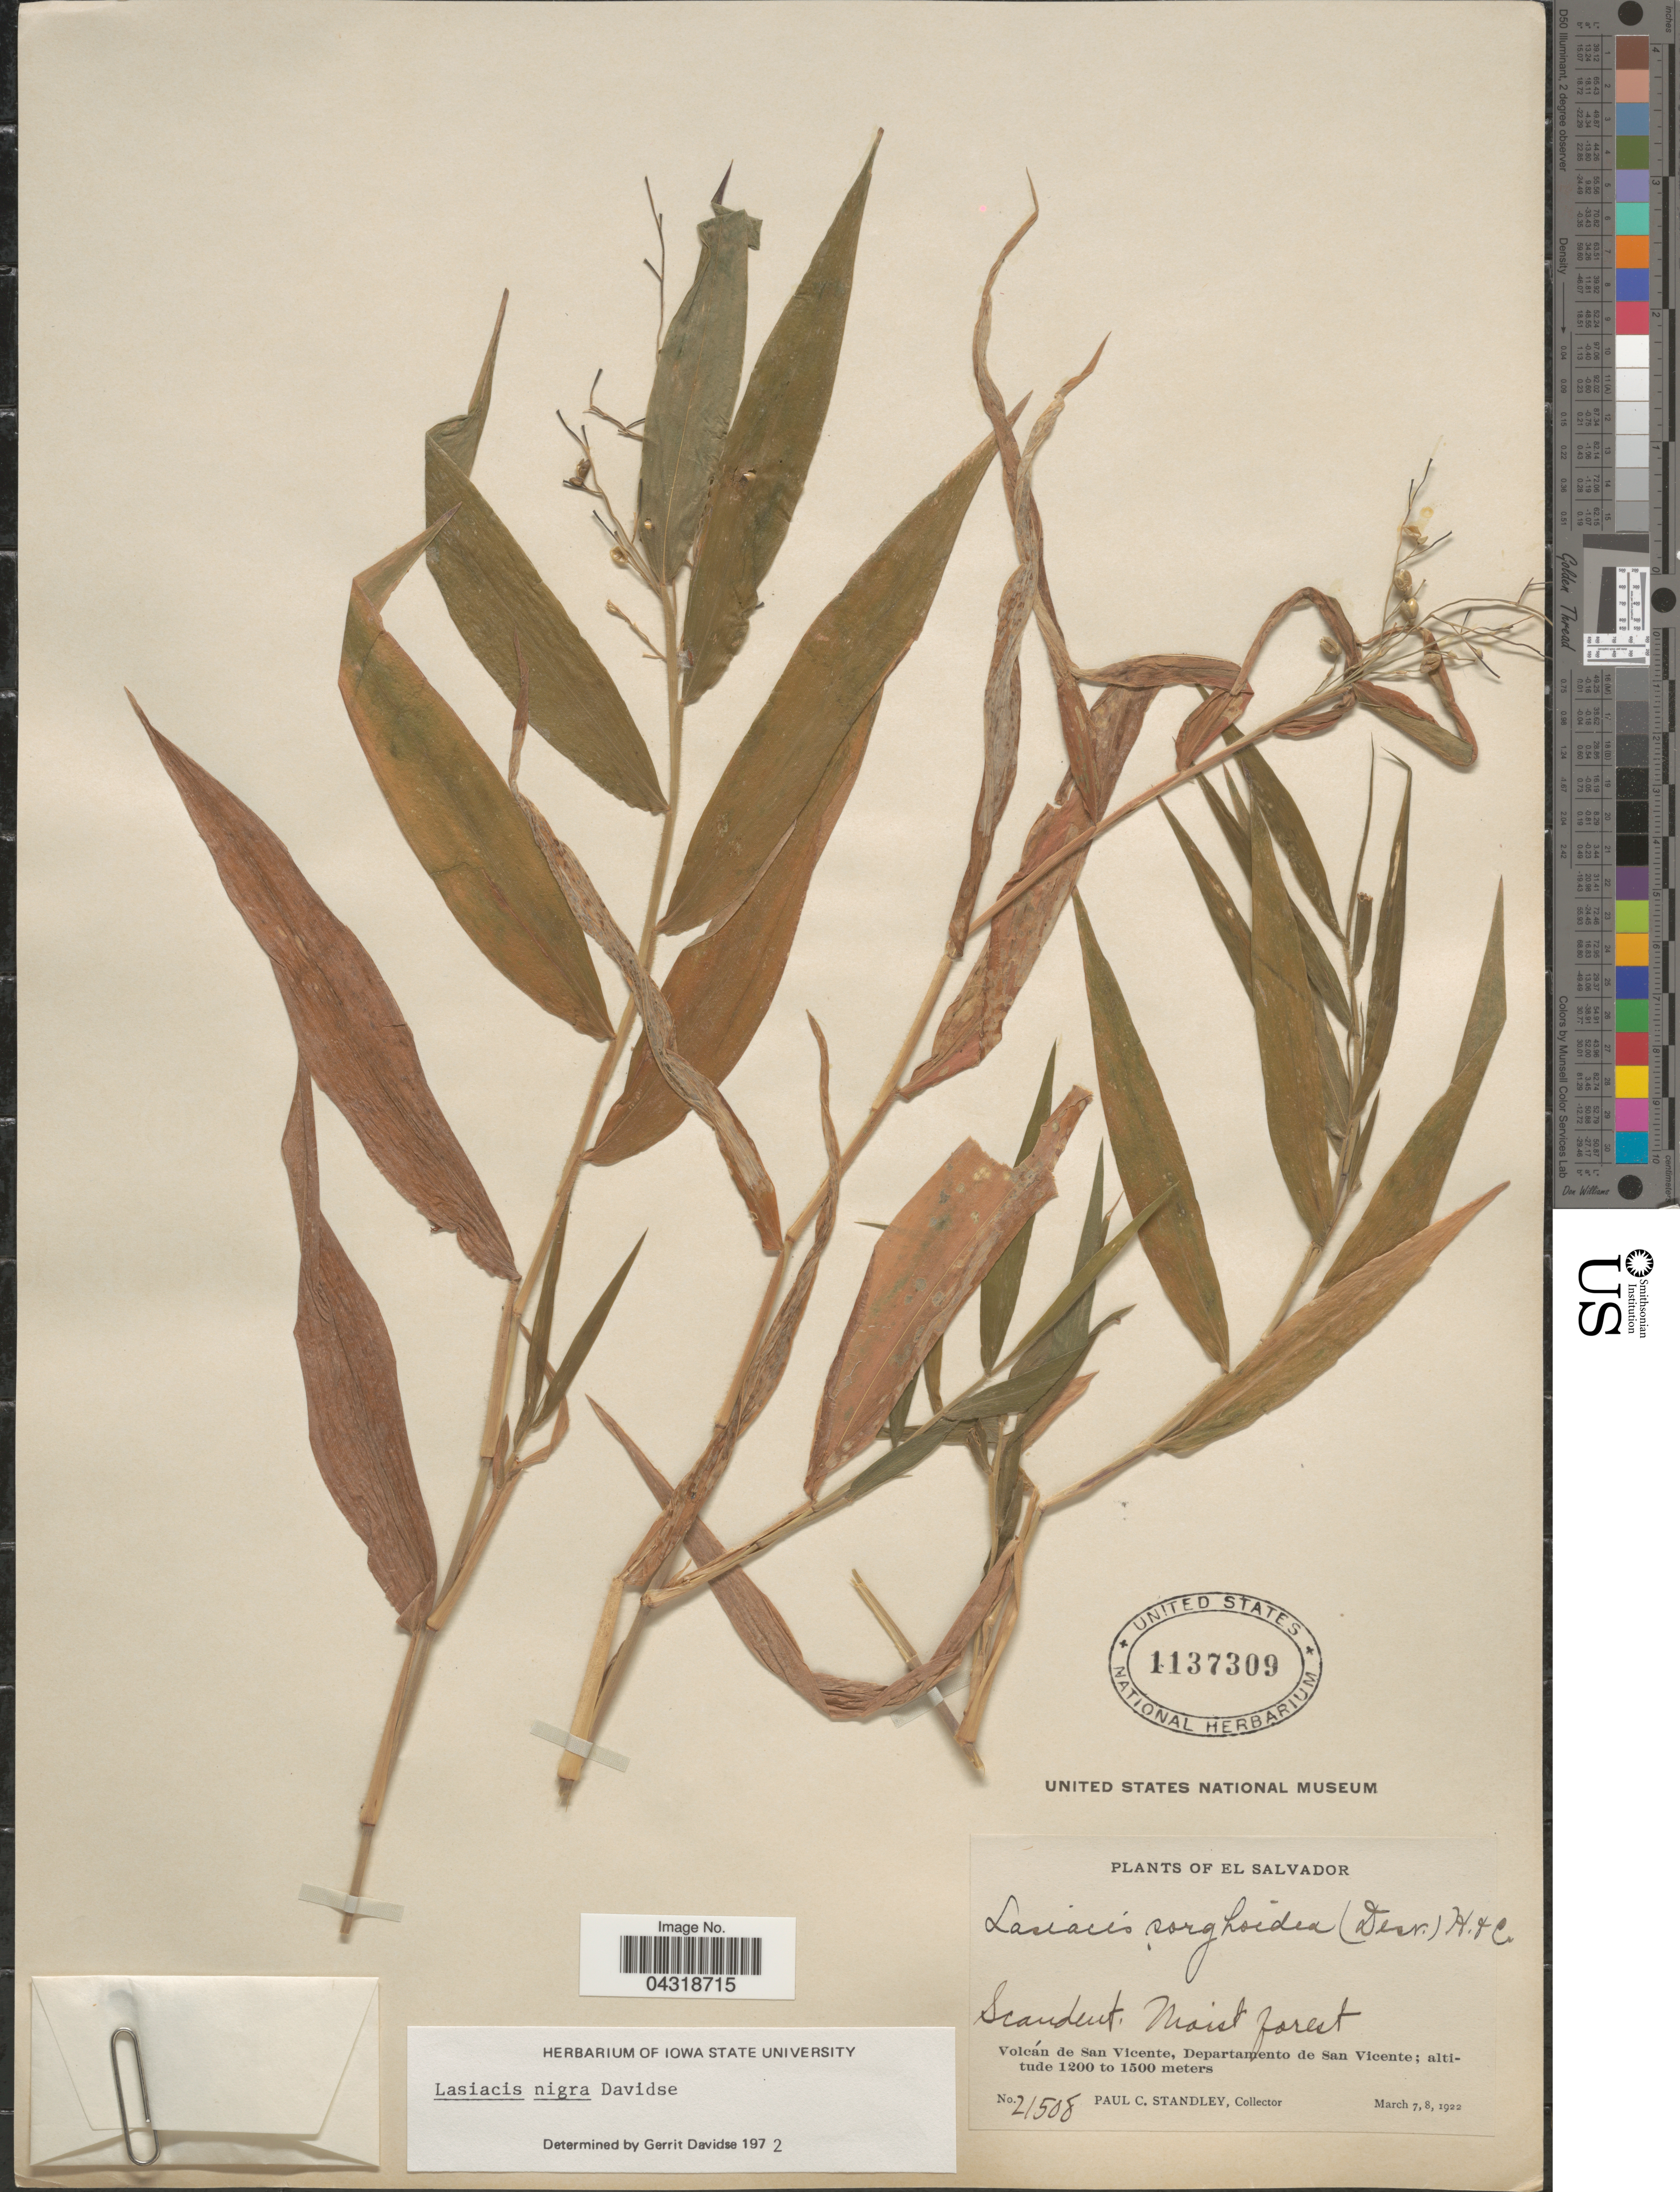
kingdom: Plantae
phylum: Tracheophyta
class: Liliopsida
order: Poales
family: Poaceae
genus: Lasiacis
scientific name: Lasiacis oaxacensis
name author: (Steud.) Hitchc.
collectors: P. C. Standley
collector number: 21508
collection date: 1922-03-07/1922-03-08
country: El Salvador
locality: Volcán de San Vicente, Departamento de San Vicente.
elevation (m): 1200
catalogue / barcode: US 1137309